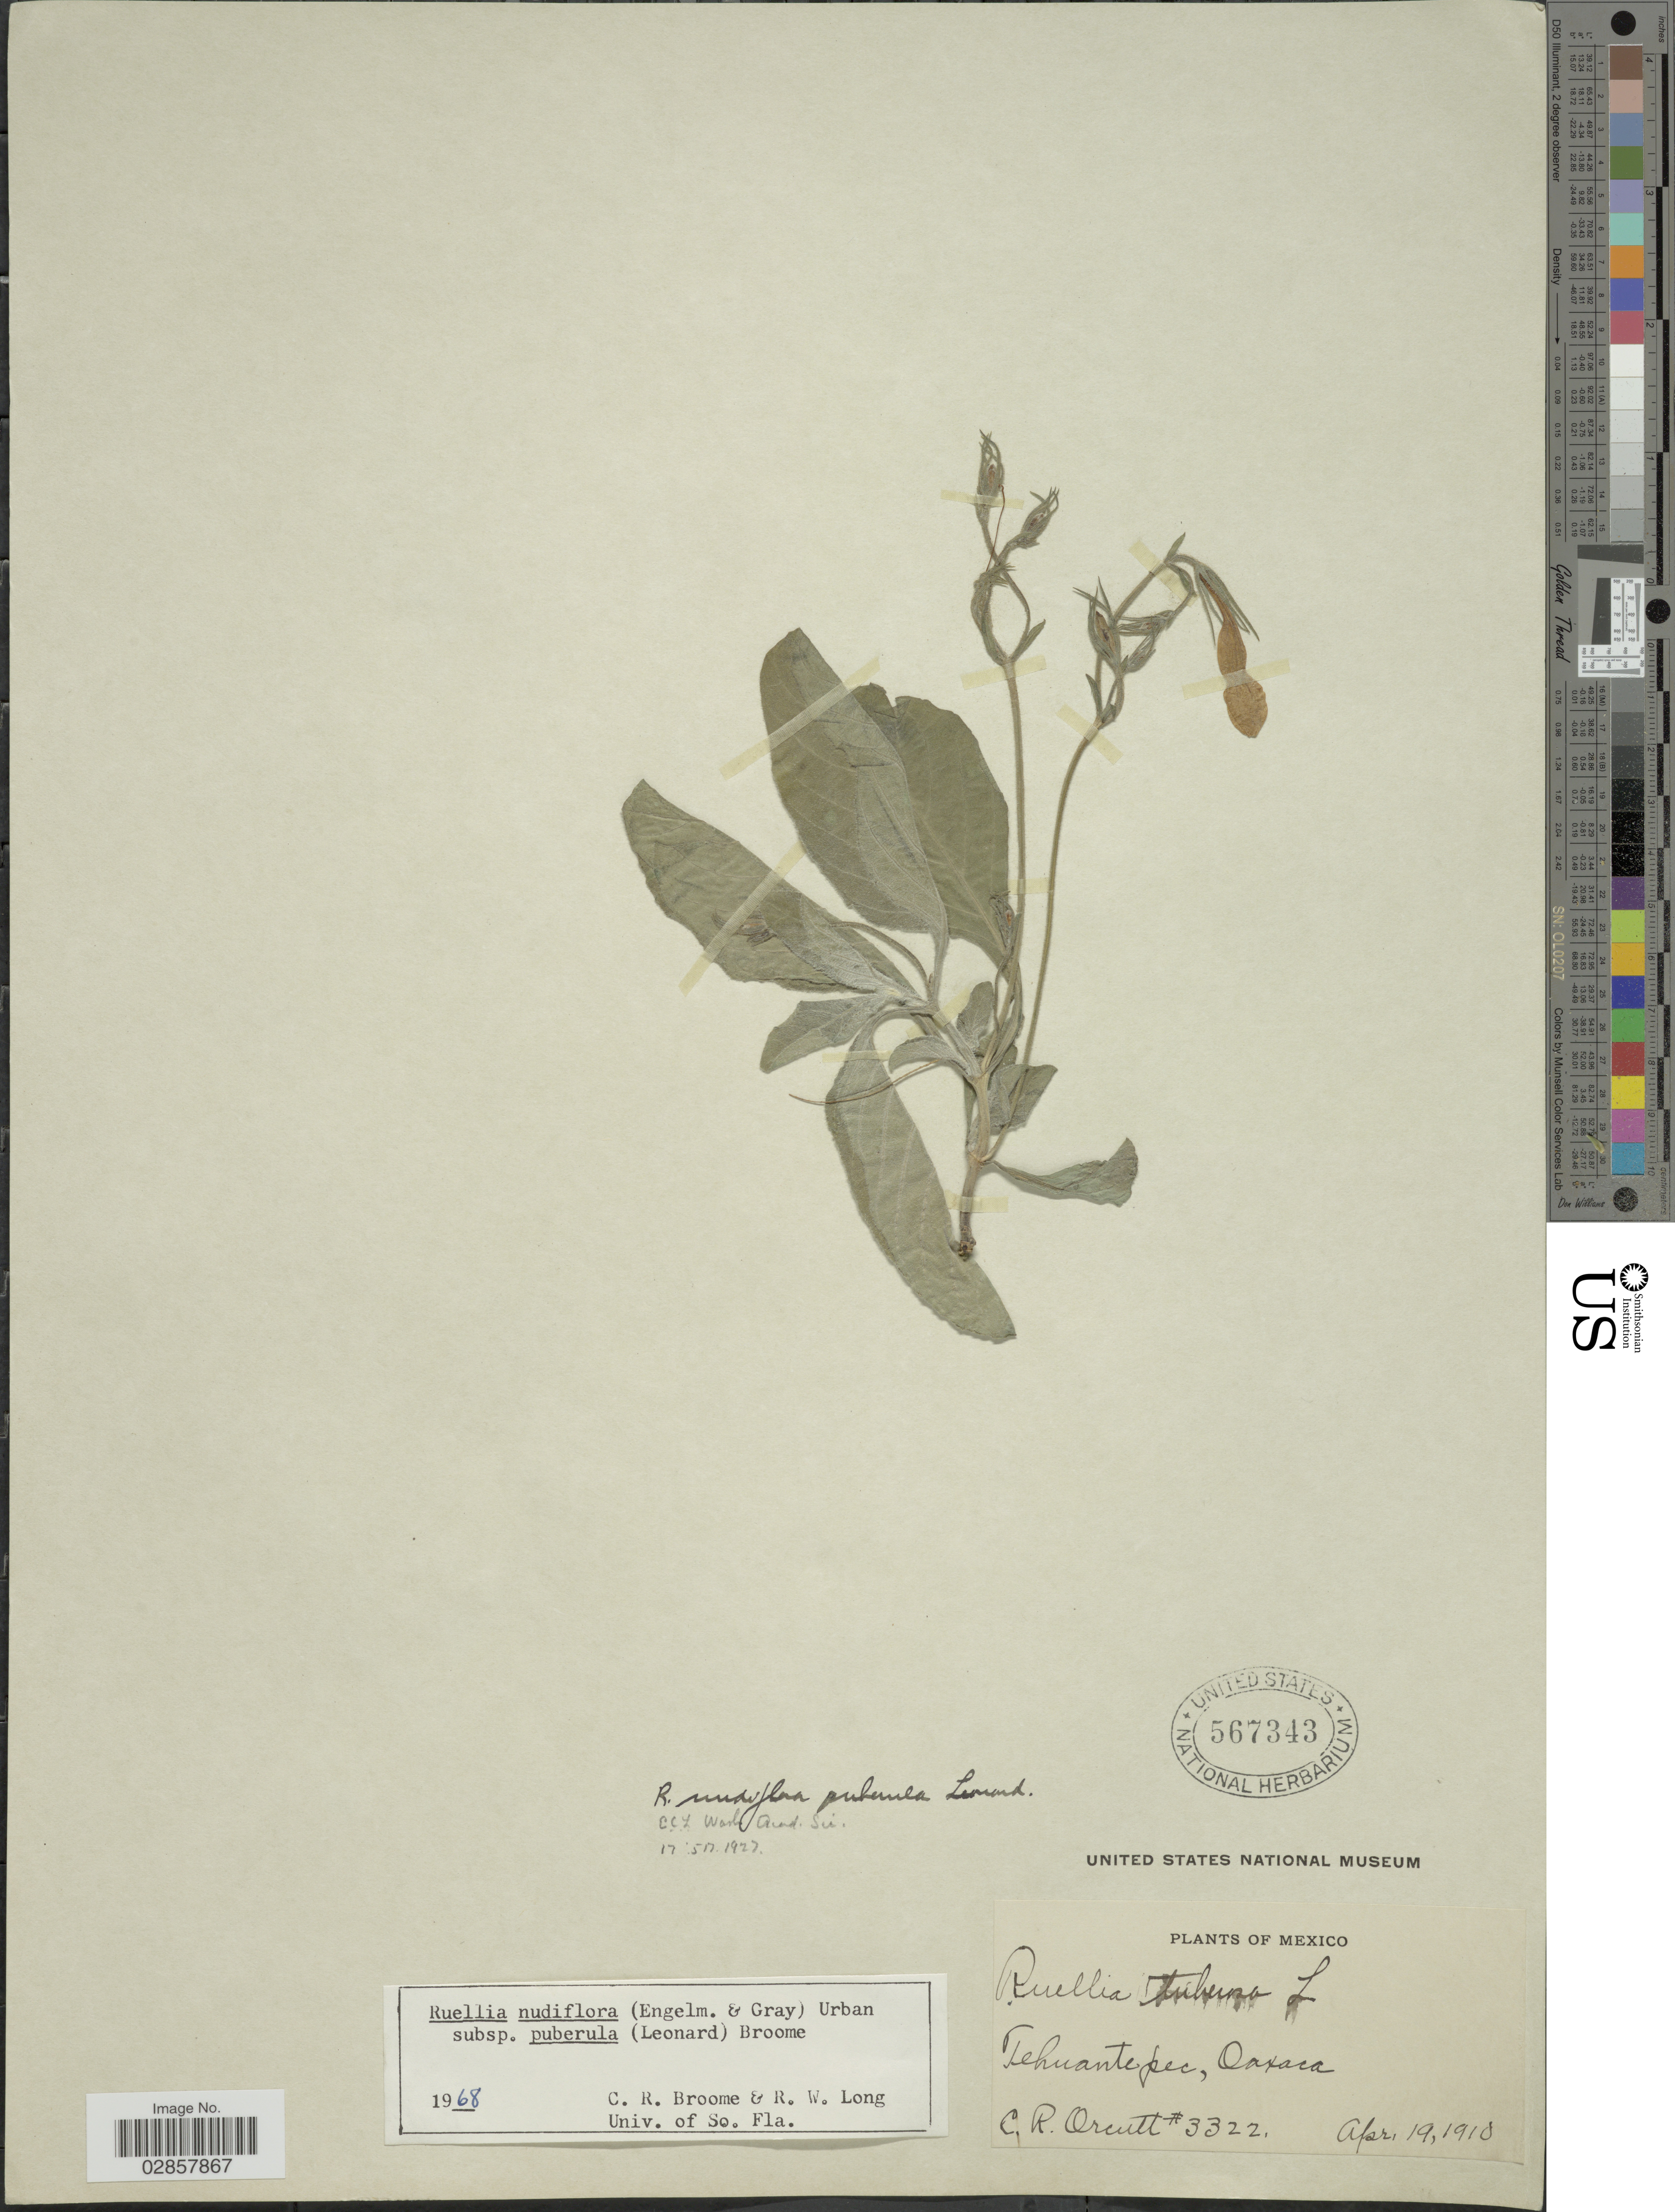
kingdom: Plantae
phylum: Tracheophyta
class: Magnoliopsida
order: Lamiales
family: Acanthaceae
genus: Ruellia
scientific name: Ruellia nudiflora var. puberula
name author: Leonard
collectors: C. R. Orcutt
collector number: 3322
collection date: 1910-04-19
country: Mexico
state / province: Oaxaca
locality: Tehuantepec.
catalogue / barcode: US 567343